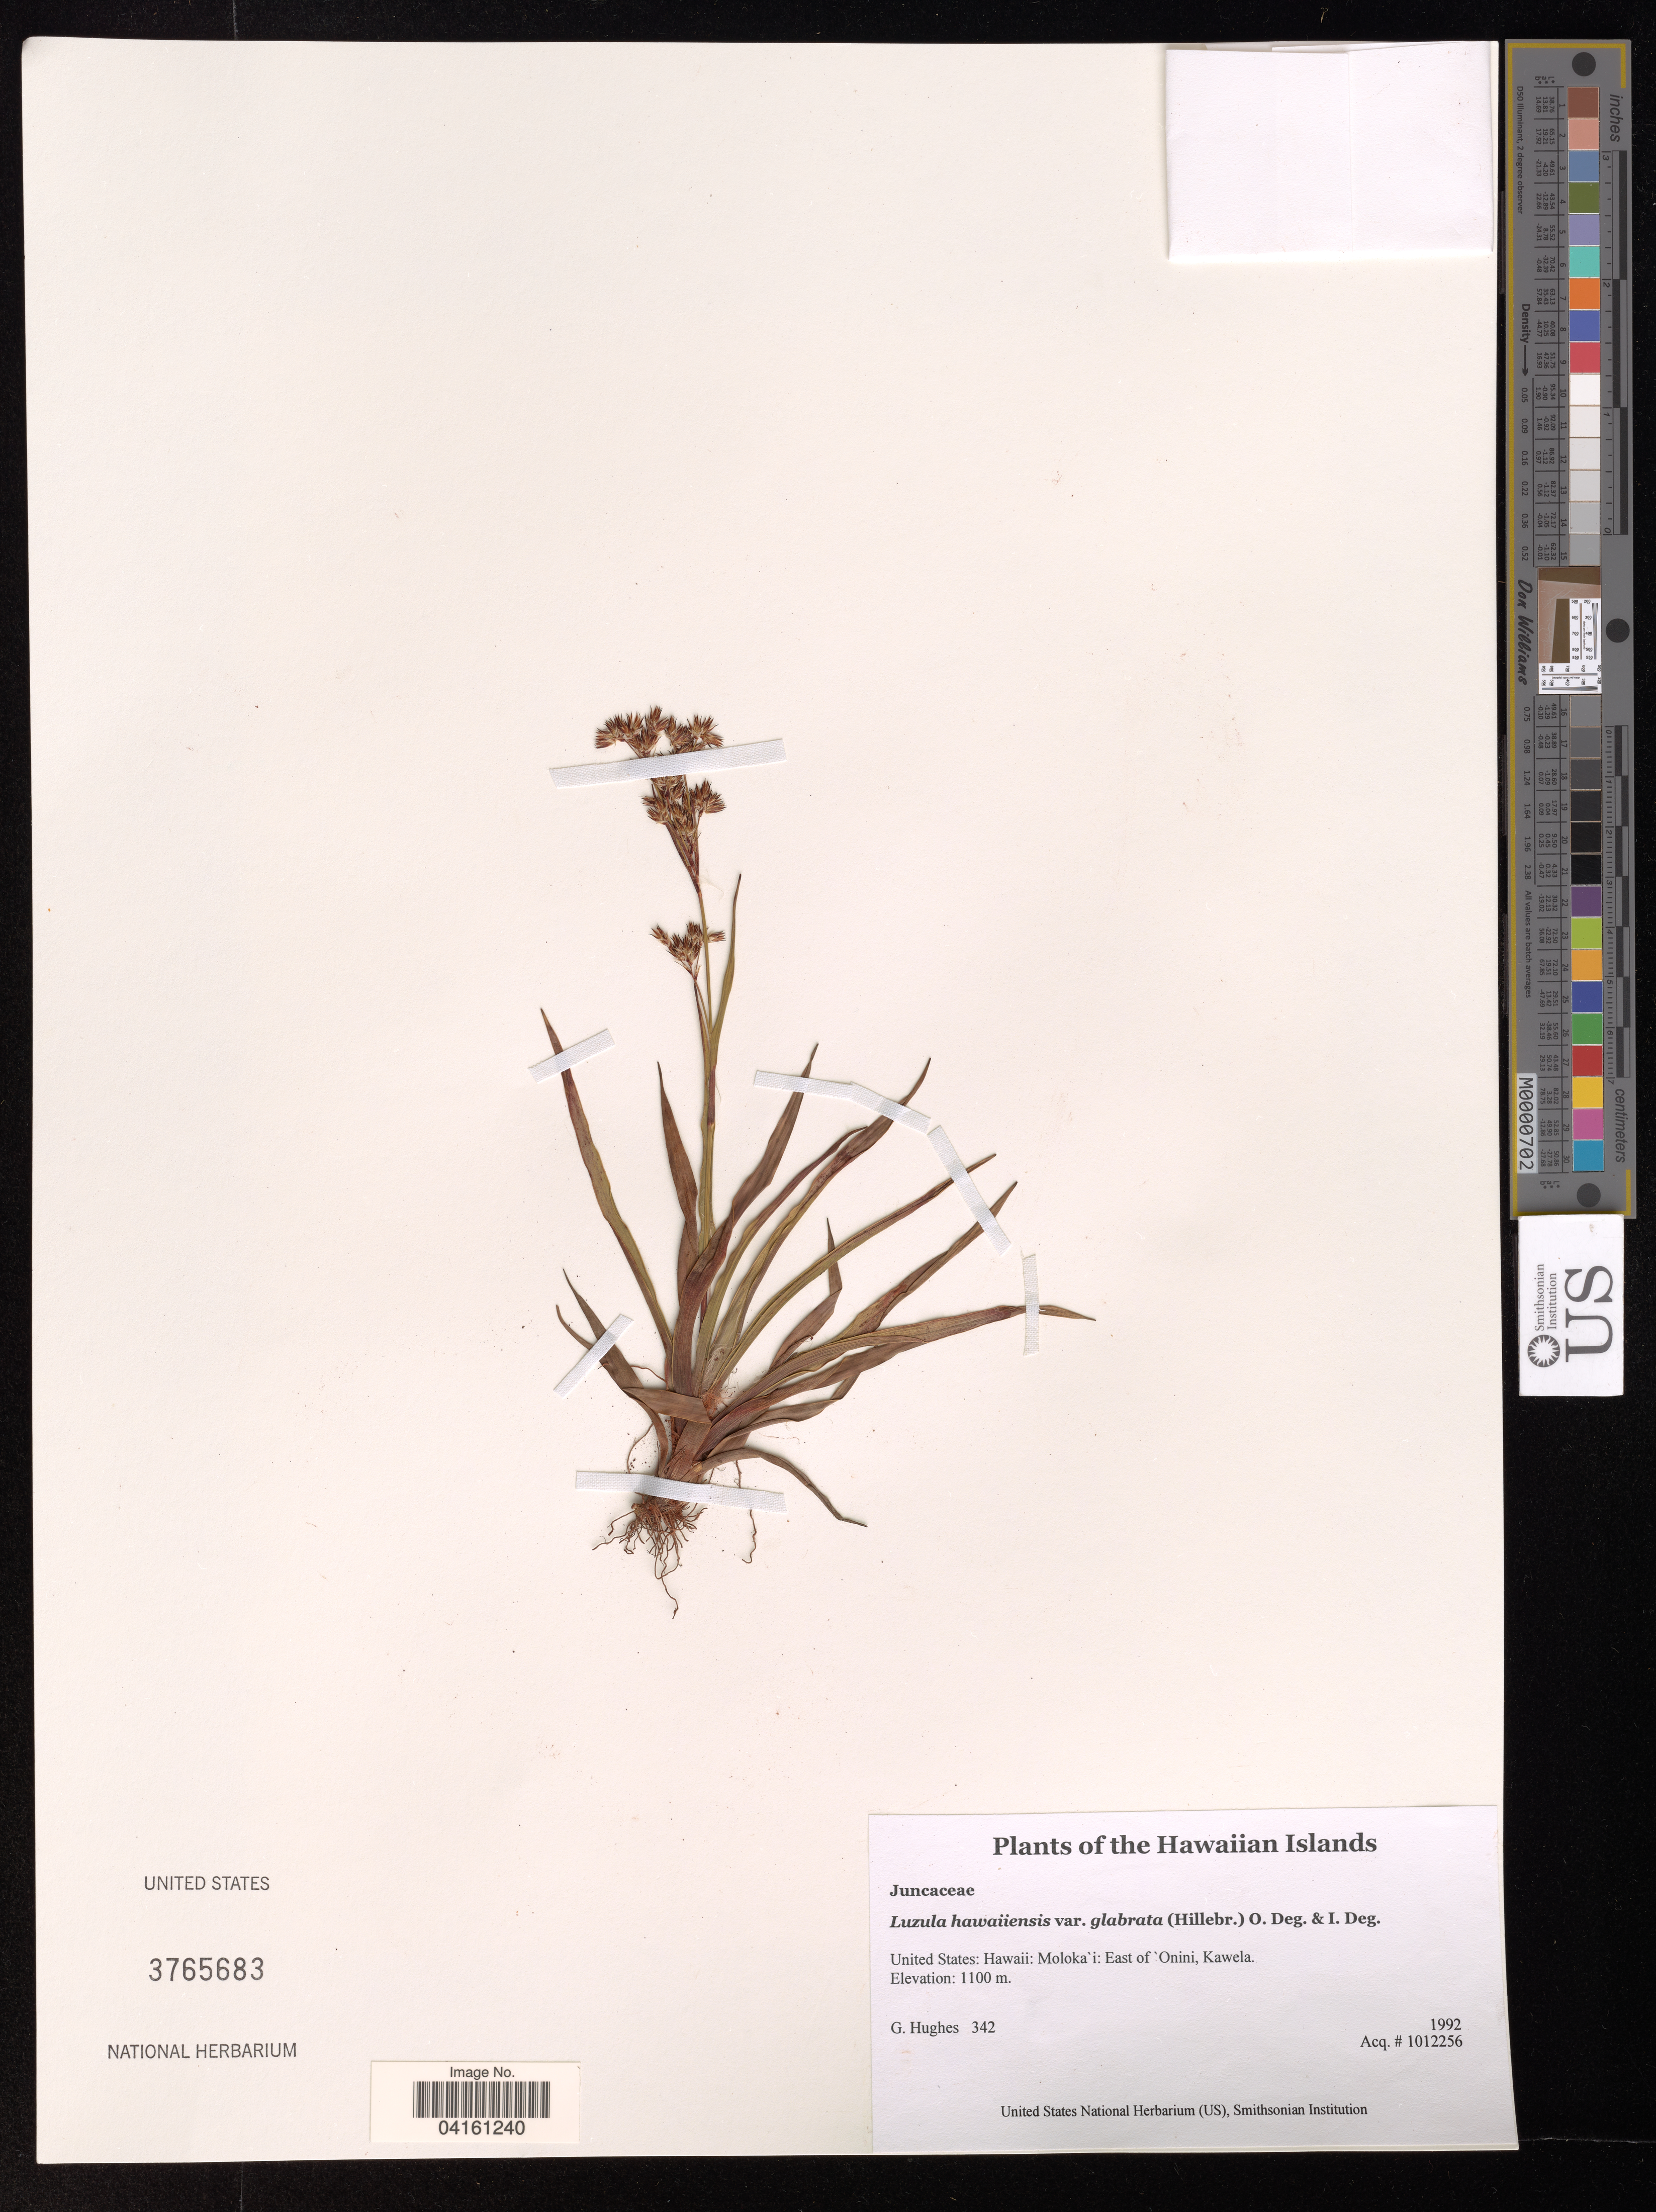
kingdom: Plantae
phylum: Tracheophyta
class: Liliopsida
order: Poales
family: Juncaceae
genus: Luzula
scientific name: Luzula hawaiiensis var. glabrata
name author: (Hillebr.) O. Deg. & I. Deg.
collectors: G. Hughes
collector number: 342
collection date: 1992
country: United States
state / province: Hawaii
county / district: Maui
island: Moloka'i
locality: The Hawaii Islands. Hawaii: Moloka'i: East of Onini, Kawela.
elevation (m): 1100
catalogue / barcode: US 3765683